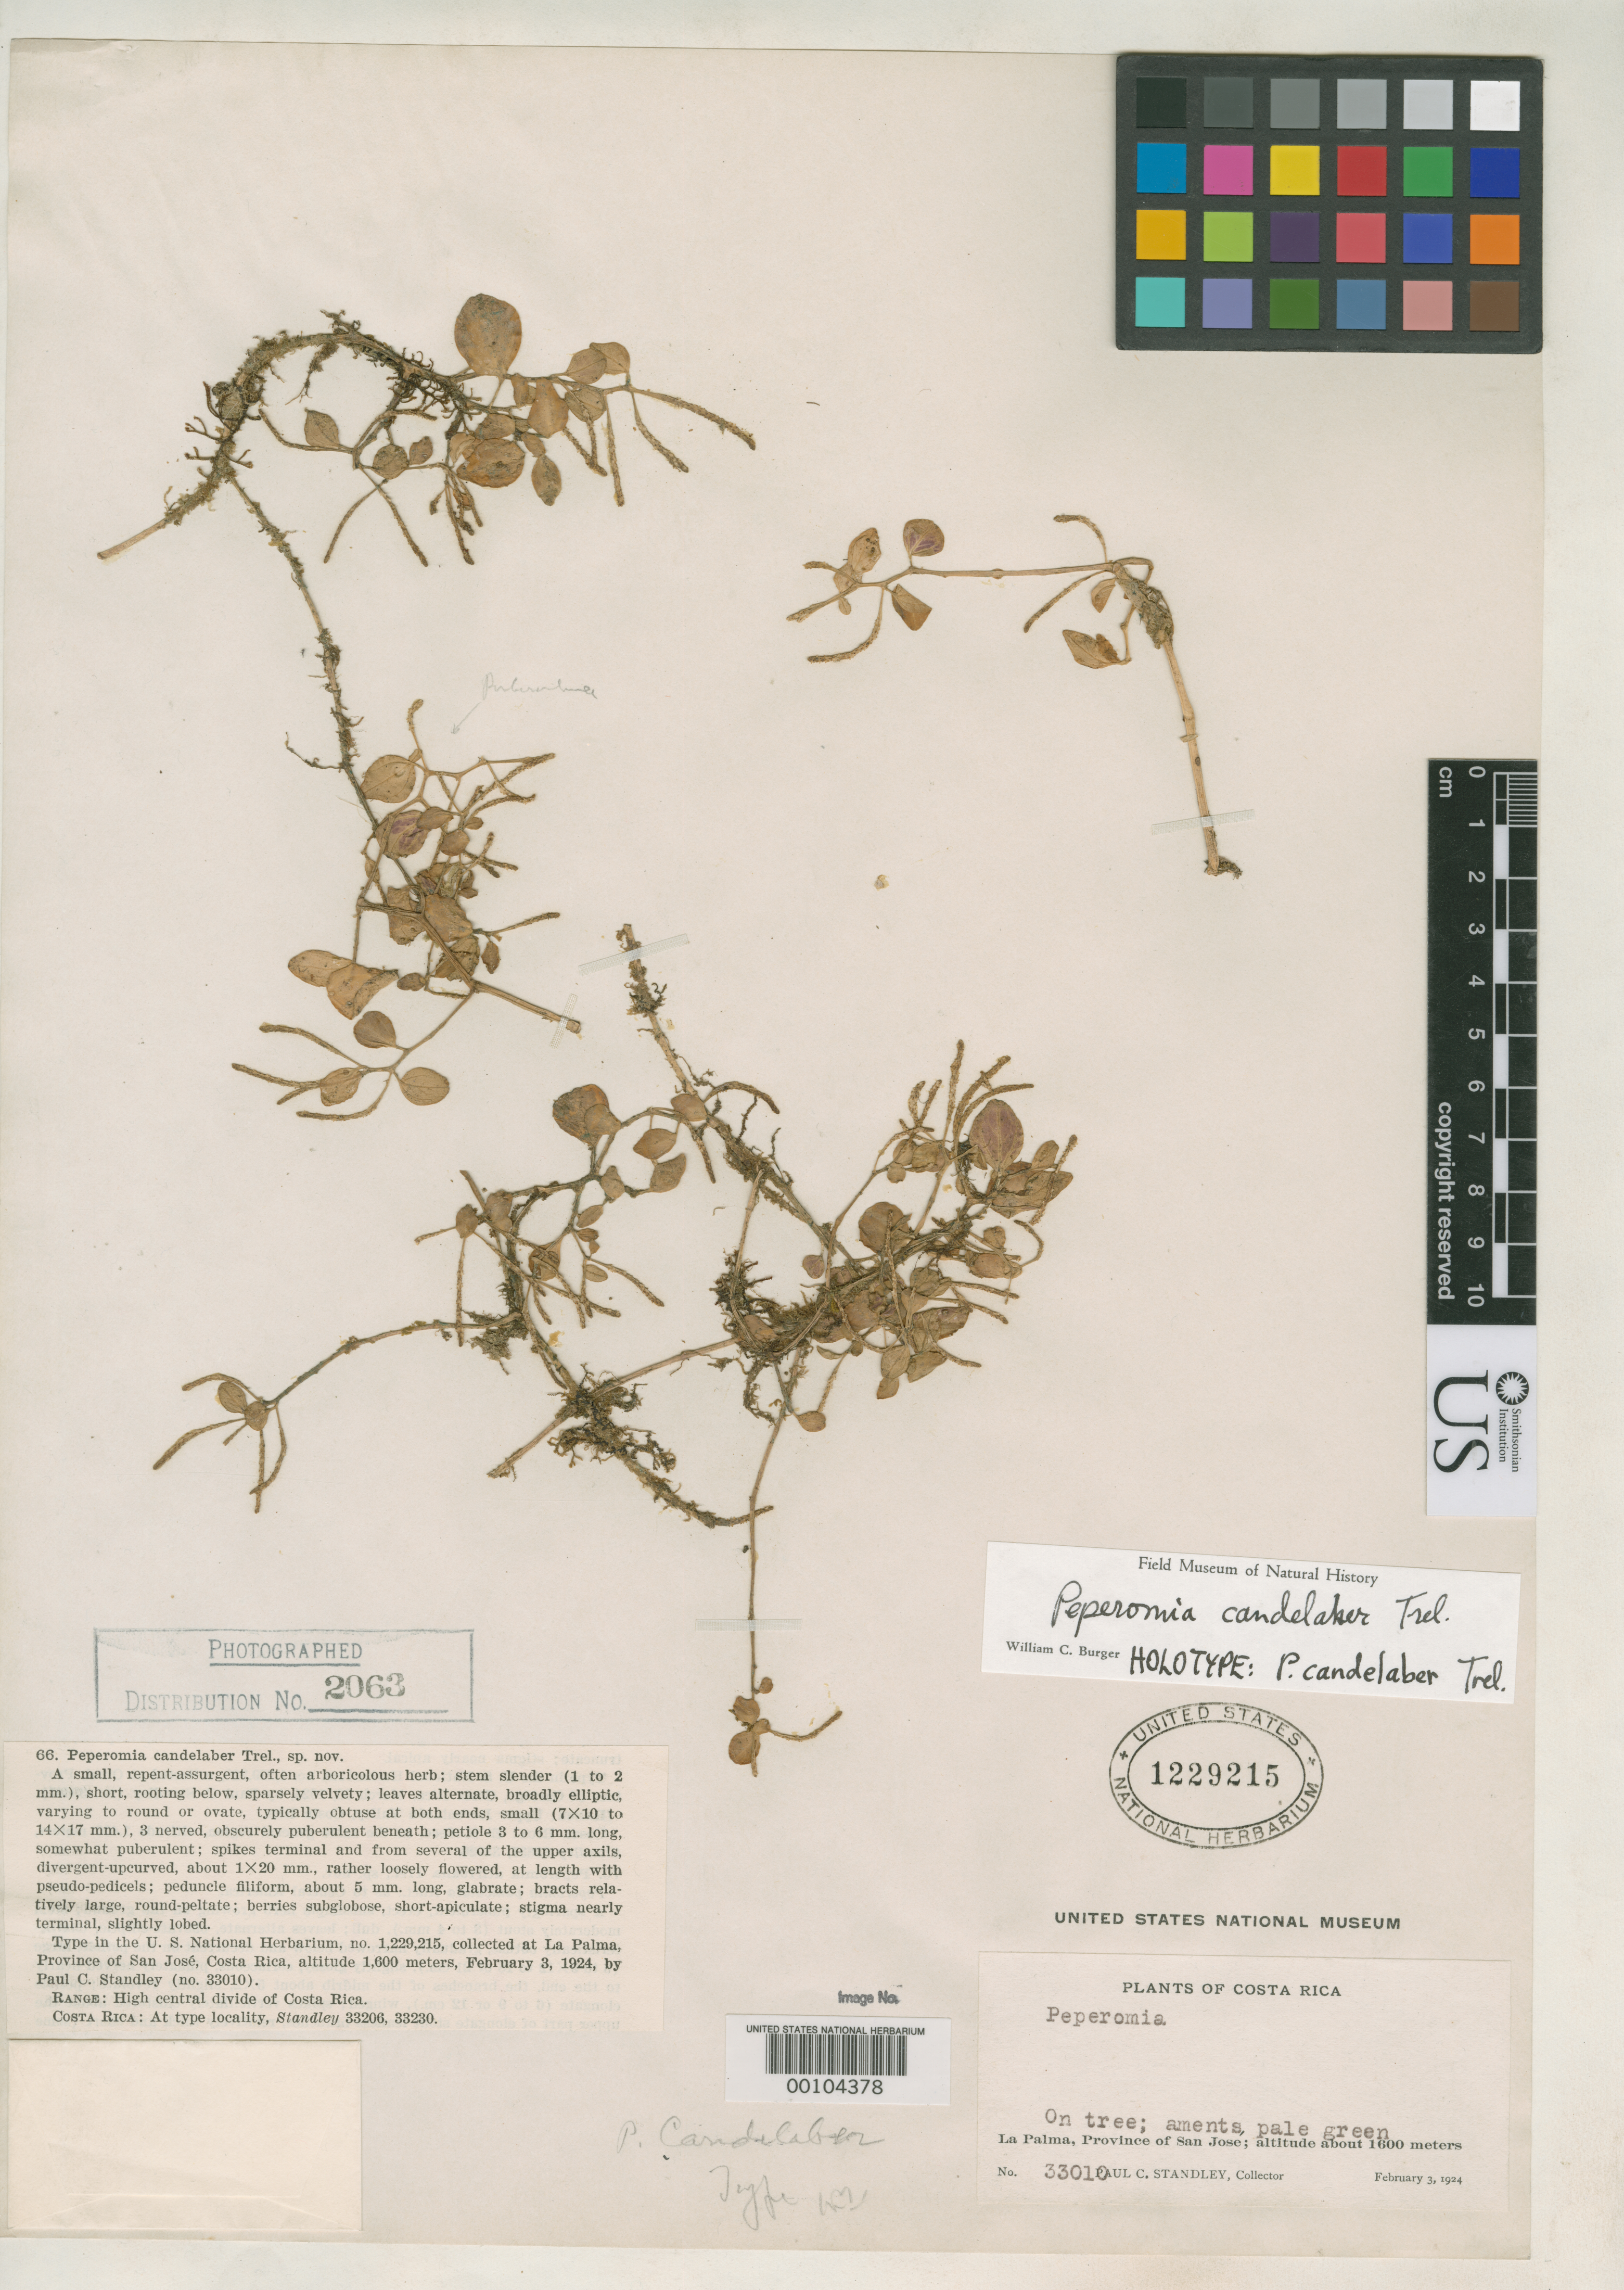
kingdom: Plantae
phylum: Tracheophyta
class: Magnoliopsida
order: Piperales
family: Piperaceae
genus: Peperomia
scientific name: Peperomia candelaber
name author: Trel.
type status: Holotype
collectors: P. C. Standley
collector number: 33010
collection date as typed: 03 Feb 1924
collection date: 1924-02-03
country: Costa Rica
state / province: San José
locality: La Palma.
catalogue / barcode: US 1229215